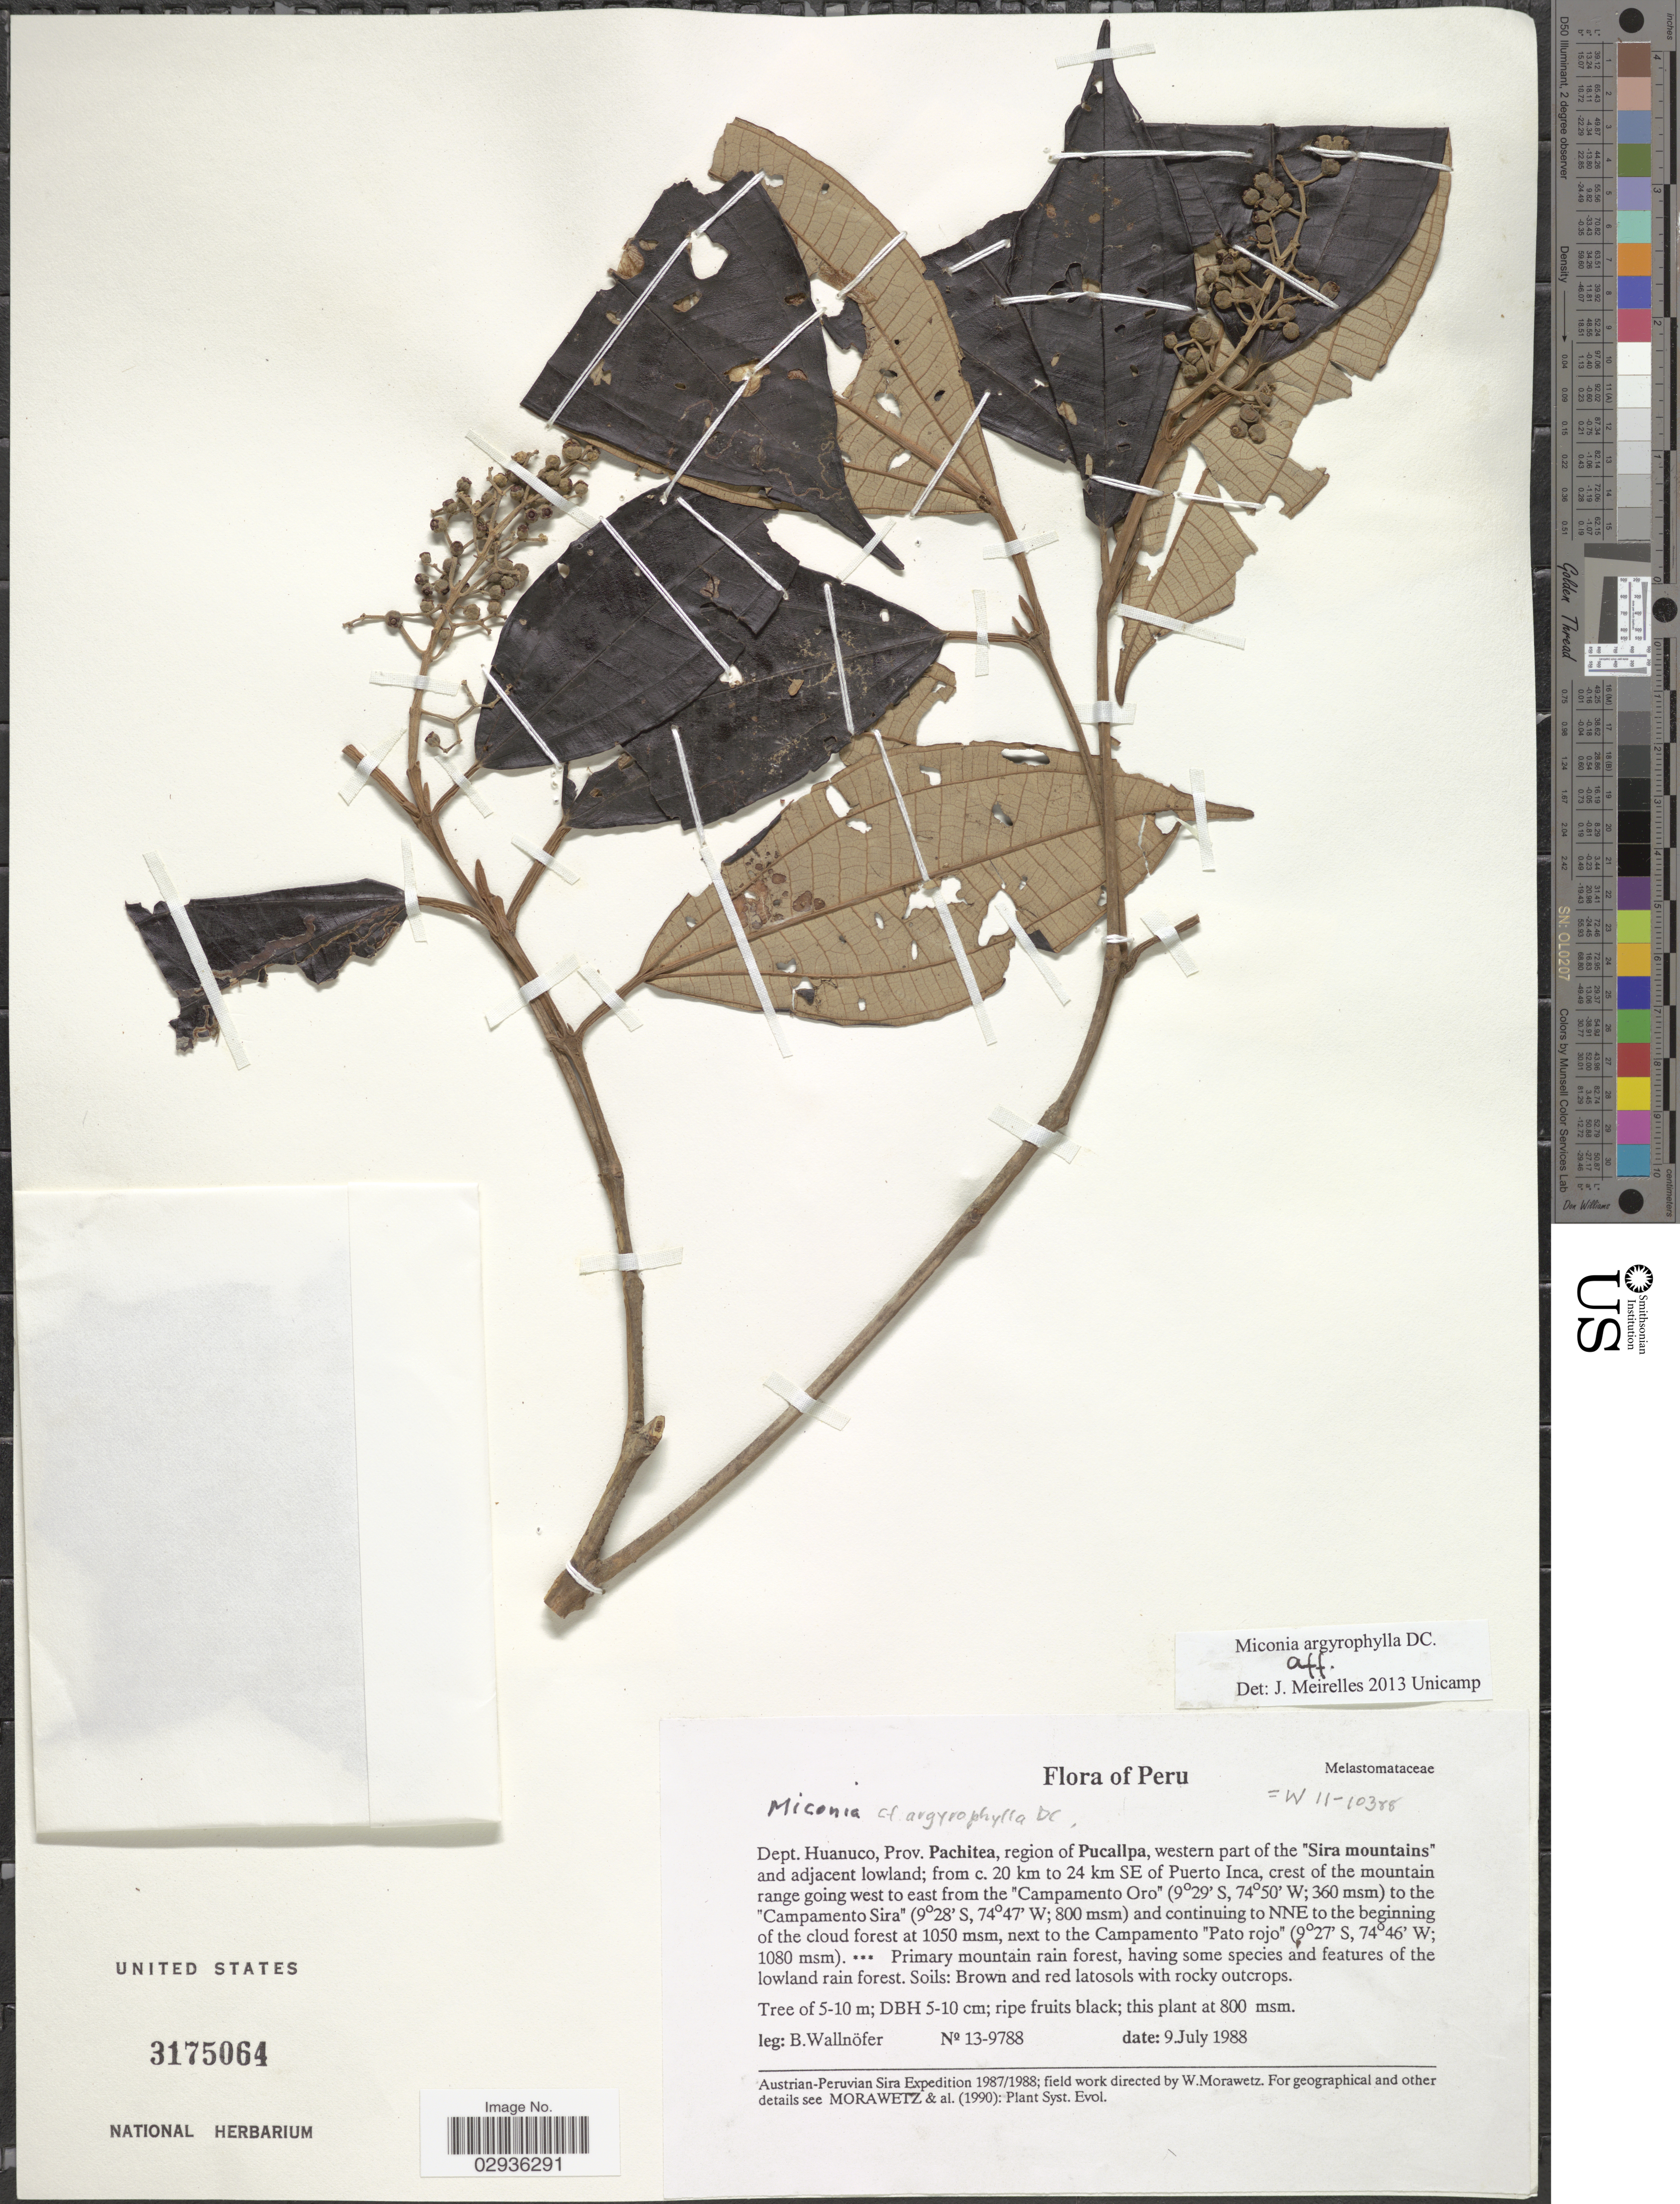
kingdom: Plantae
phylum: Tracheophyta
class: Magnoliopsida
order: Myrtales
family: Melastomataceae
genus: Miconia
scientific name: Miconia argyrophylla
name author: DC.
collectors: B. Wallnöfer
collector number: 13-9788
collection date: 1988-07-09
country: Peru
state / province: Huánuco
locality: Dept. Huanuco, Prov. Pachitea, region of Pucallpa, western part of the "Sira mountains" and adjacent lowland; from c. 20 km to 24 km SE of Puerto Inca, crest of the mountain range going west to east from the "Campamento Oro" to the "Campamento Sira" and continuing to NNE to the beginning of the cloud forest, next to the Campamento "Pato rojo".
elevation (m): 360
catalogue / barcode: US 3175064